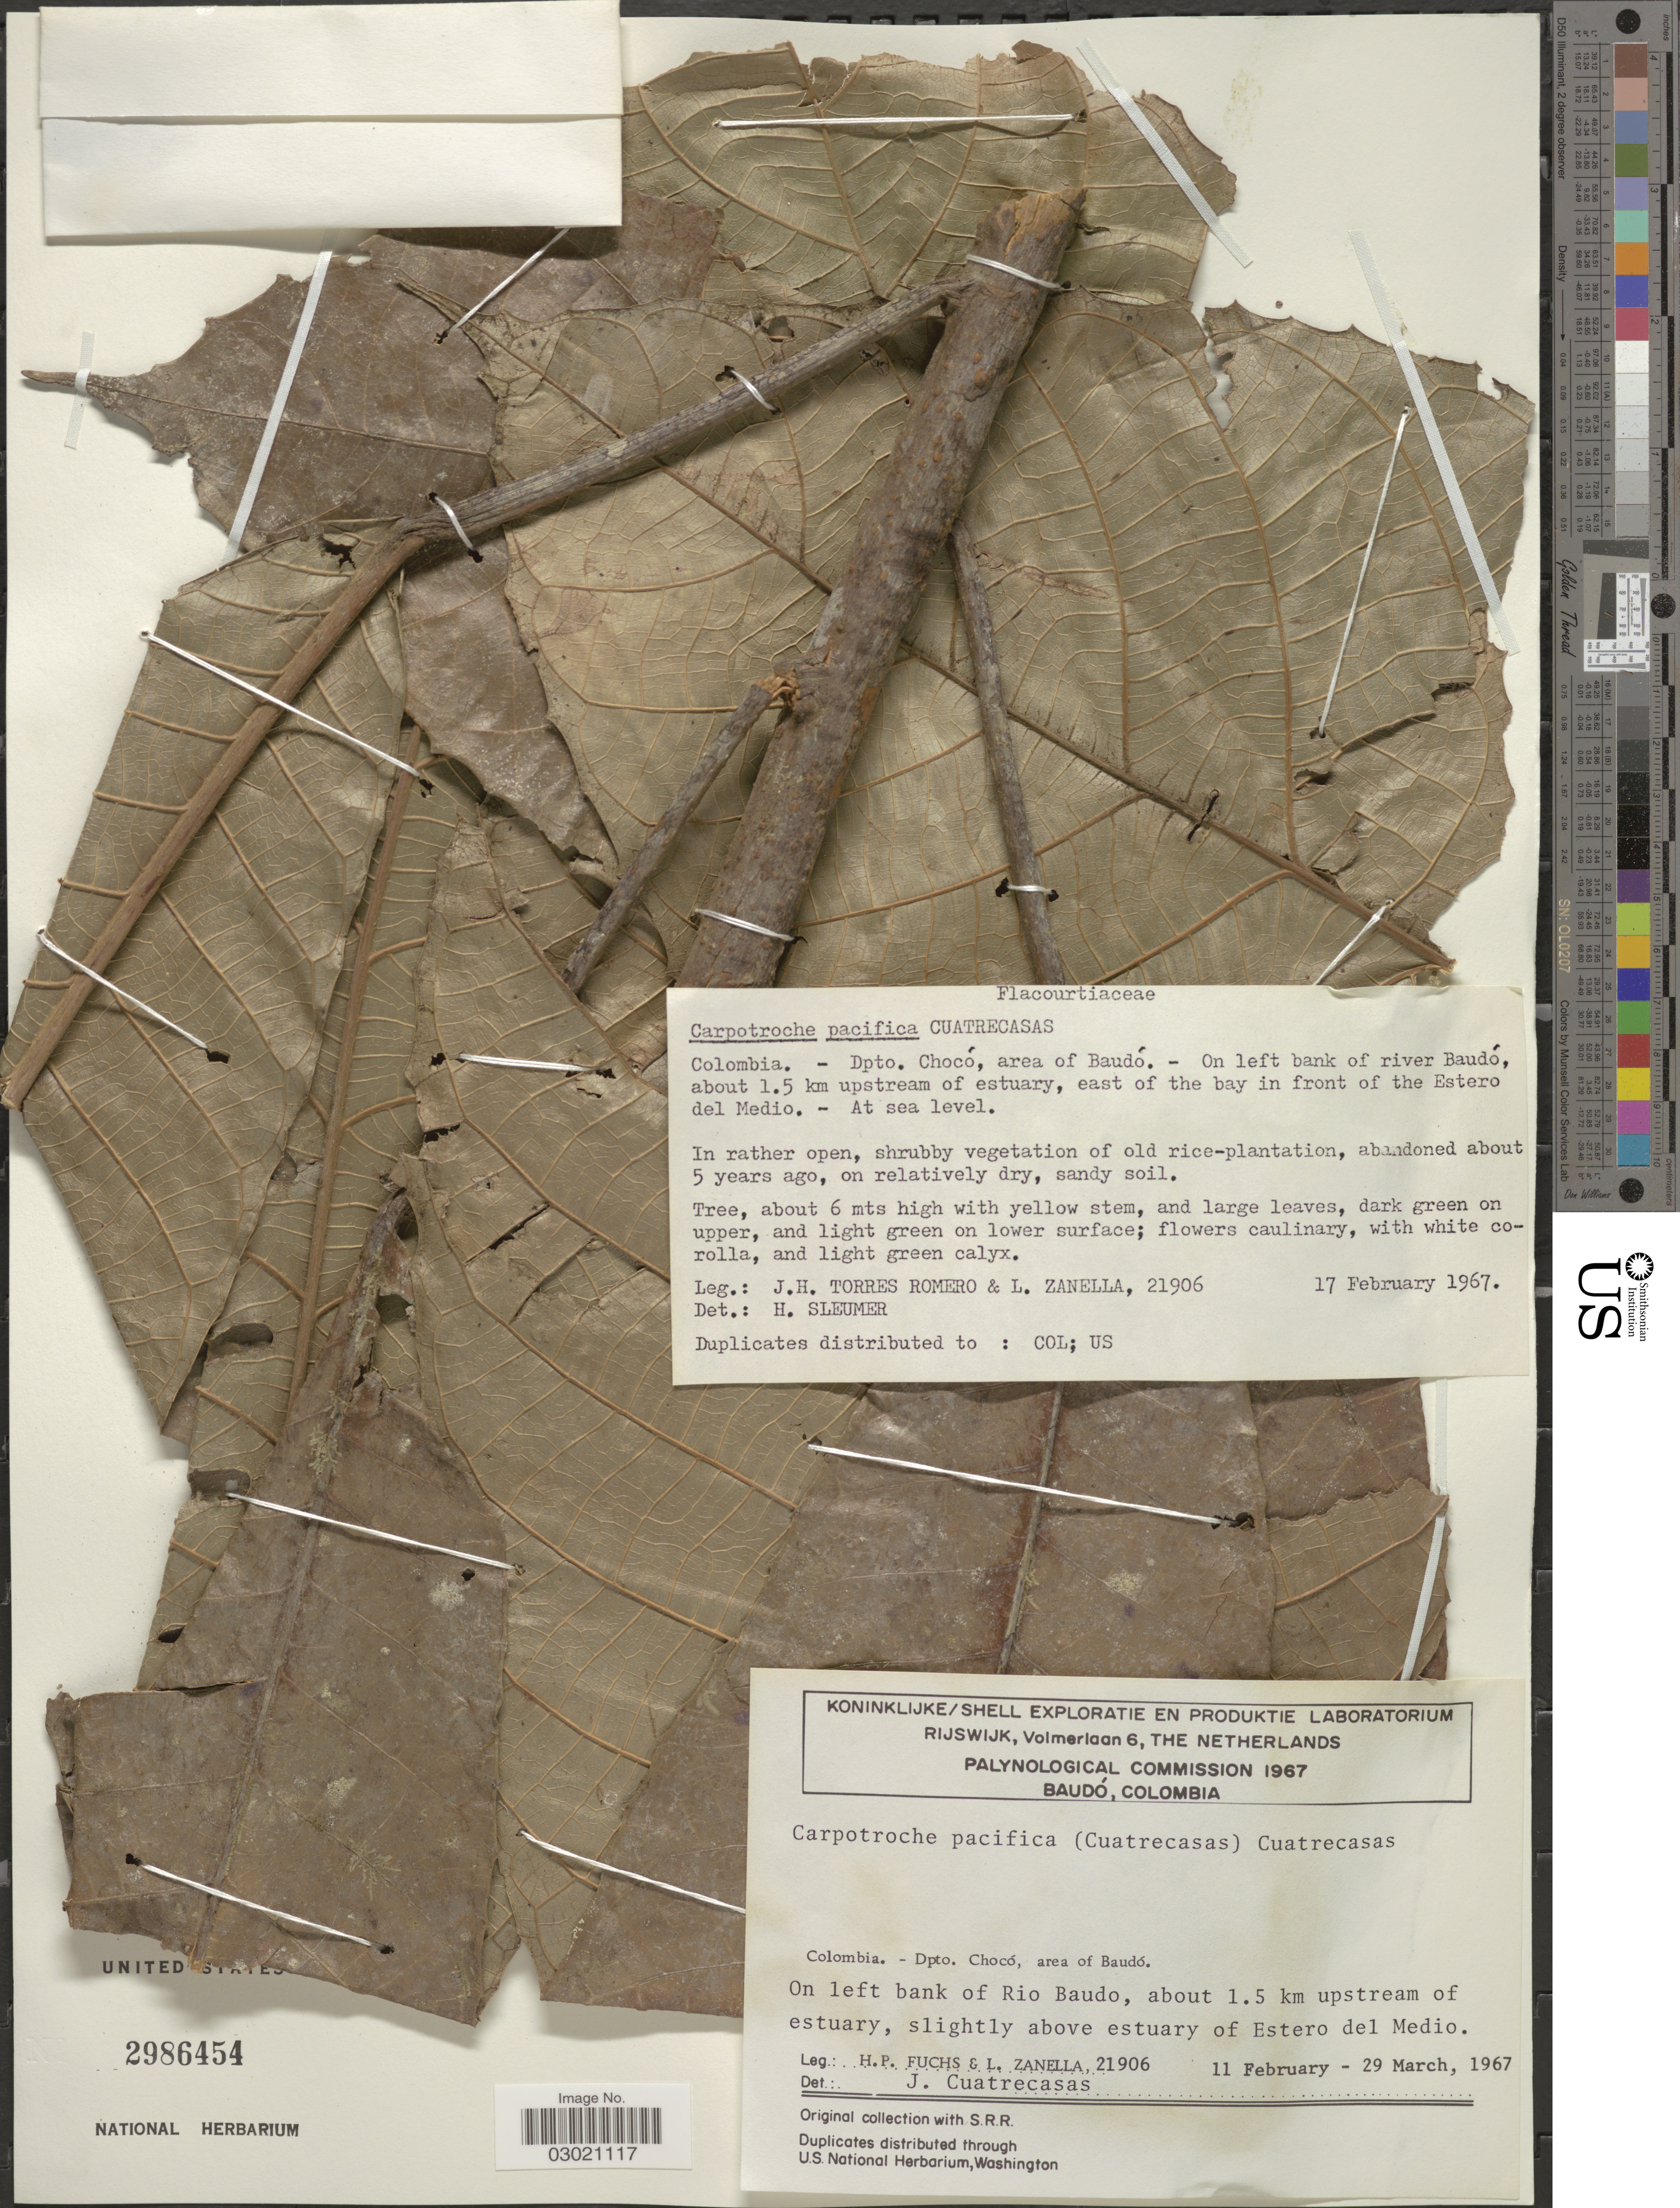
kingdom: Plantae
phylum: Tracheophyta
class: Magnoliopsida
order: Malpighiales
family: Achariaceae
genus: Carpotroche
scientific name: Carpotroche pacifica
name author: (Cuatrec.) Cuatrec.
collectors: H. P. Fuchs & L. Zanella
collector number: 21906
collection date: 1967-02-11/1967-03-29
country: Colombia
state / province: Chocó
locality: Dpto. Chocó, area of Baudó. On left bank of Rio Baudo, about 1.5 km upstream of estuary, slightly above estuary of Estero del Medio.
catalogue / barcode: US 2986454